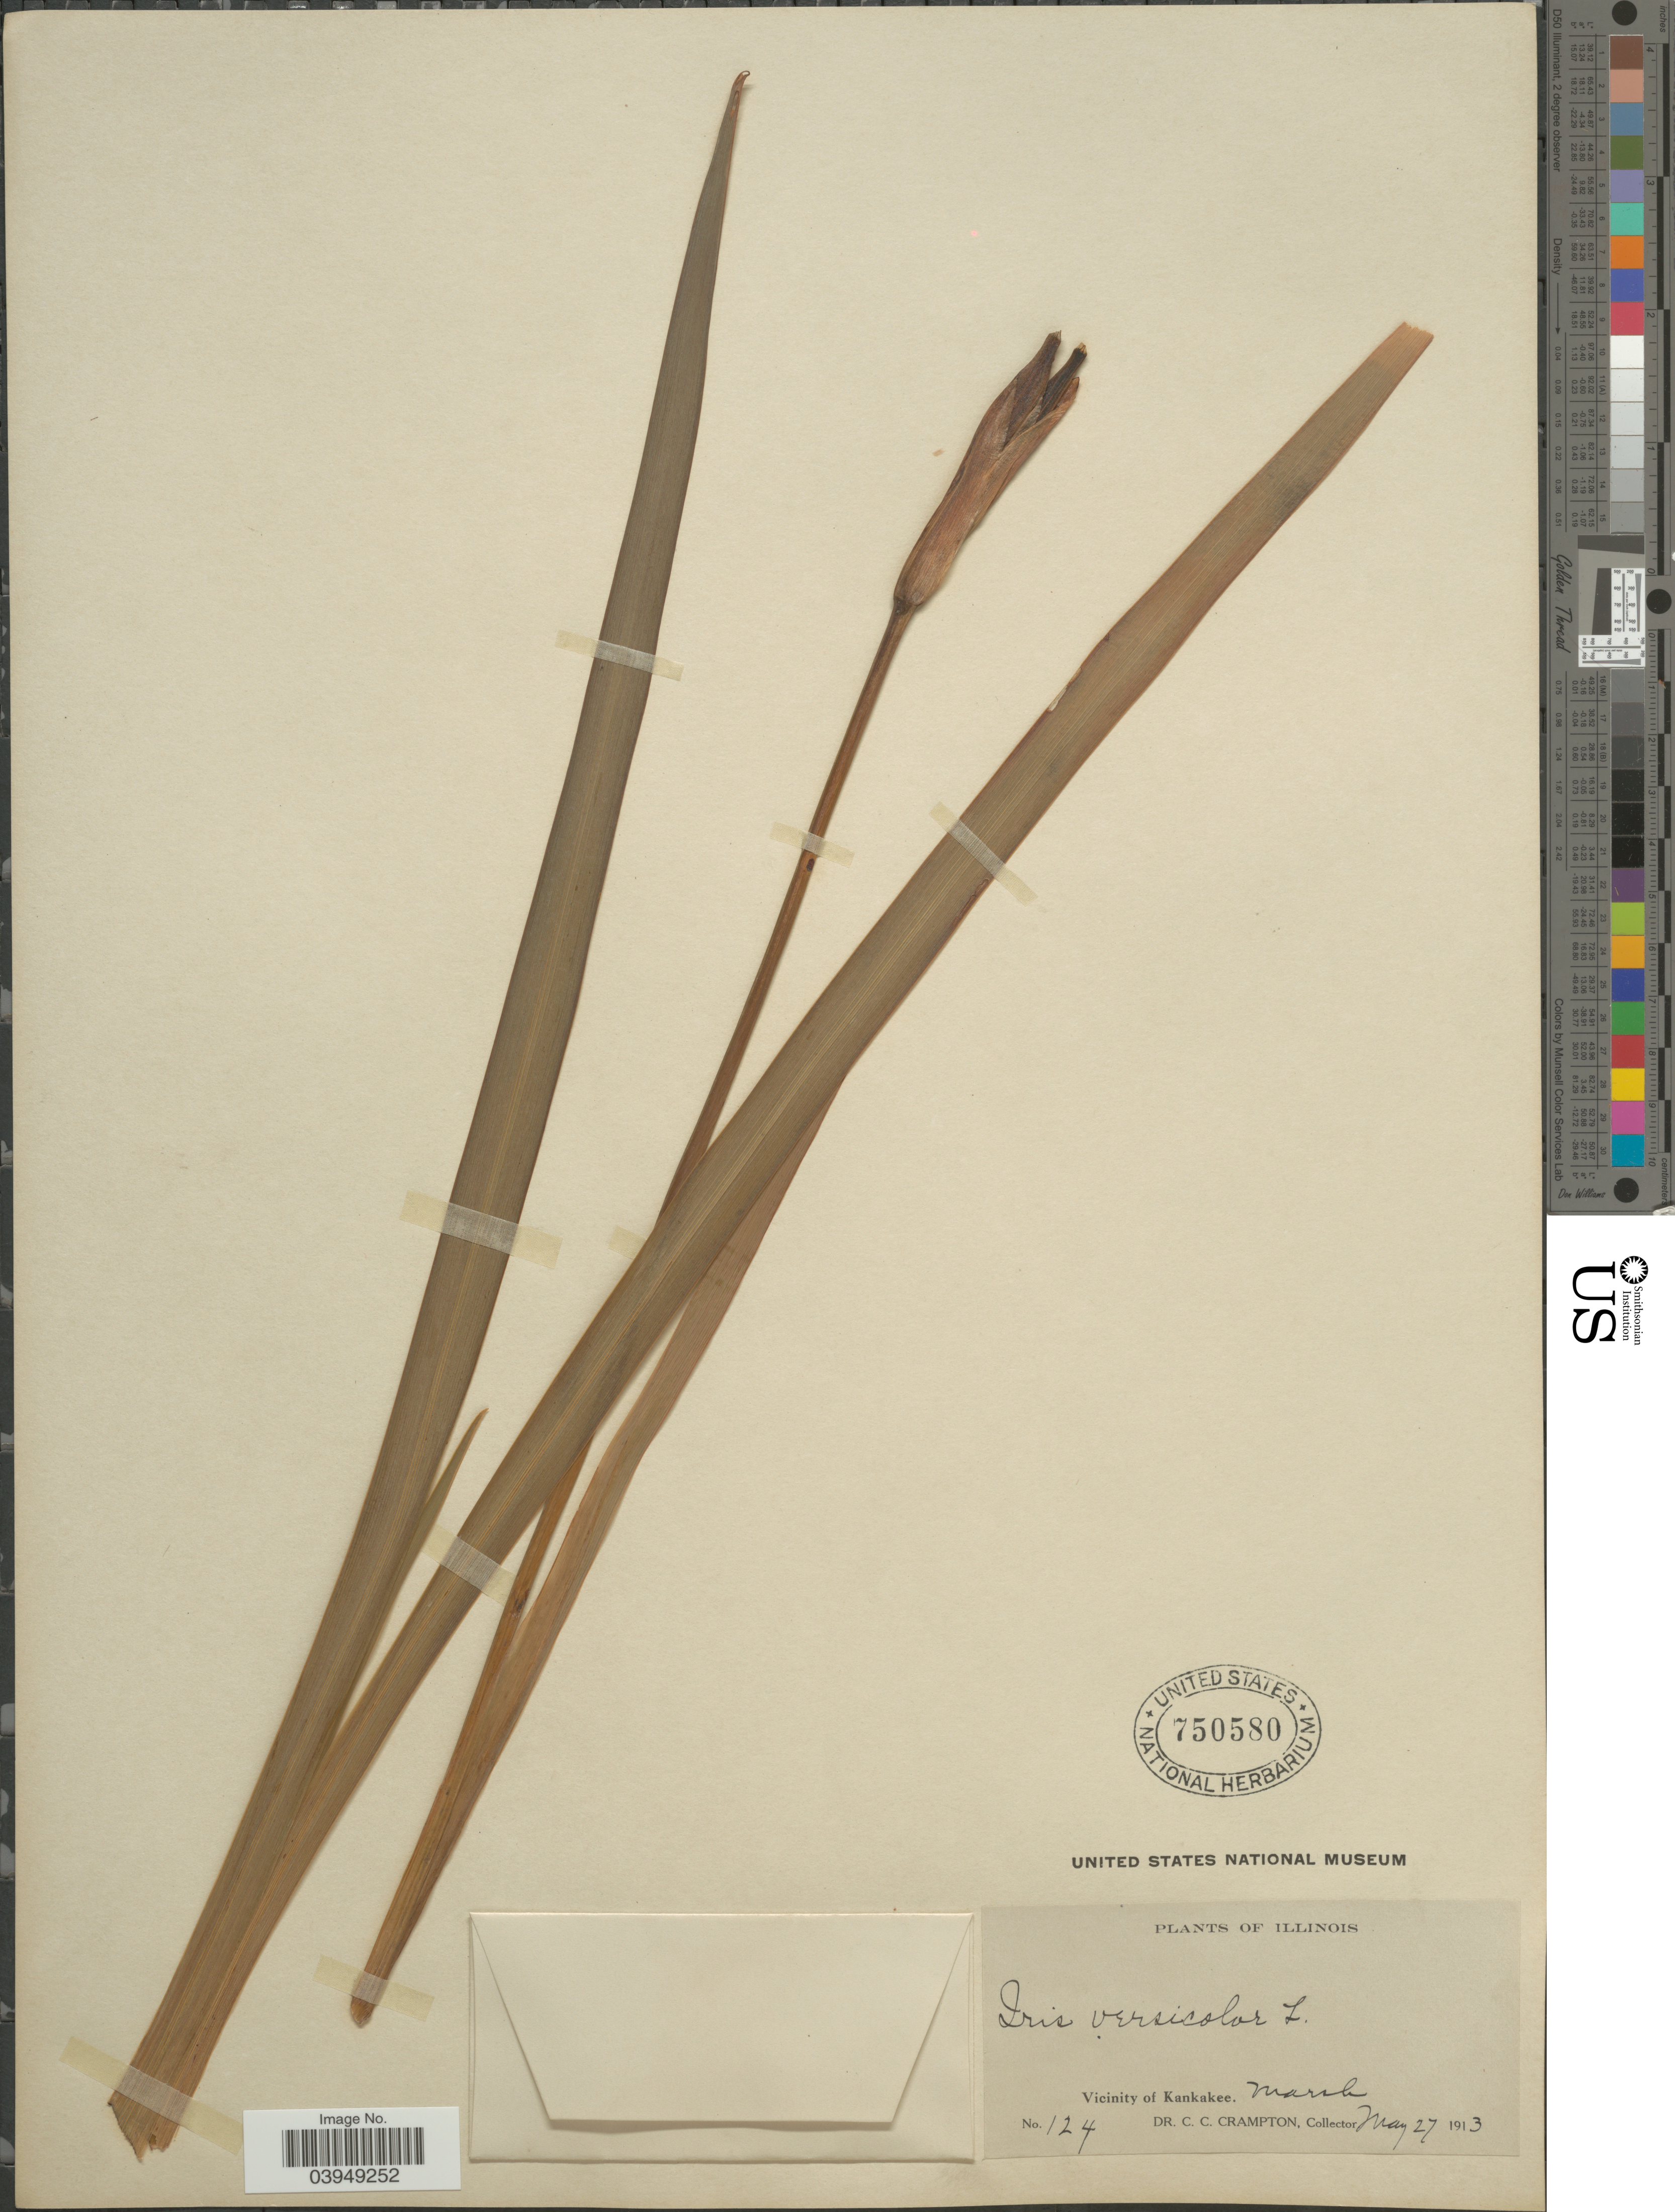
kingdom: Plantae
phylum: Tracheophyta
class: Liliopsida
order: Asparagales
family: Iridaceae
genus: Iris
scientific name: Iris versicolor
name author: L.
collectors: C. Crampton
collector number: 124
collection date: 1913-05-27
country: United States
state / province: Illinois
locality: Vicinity of Kankakee.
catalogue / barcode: US 750580